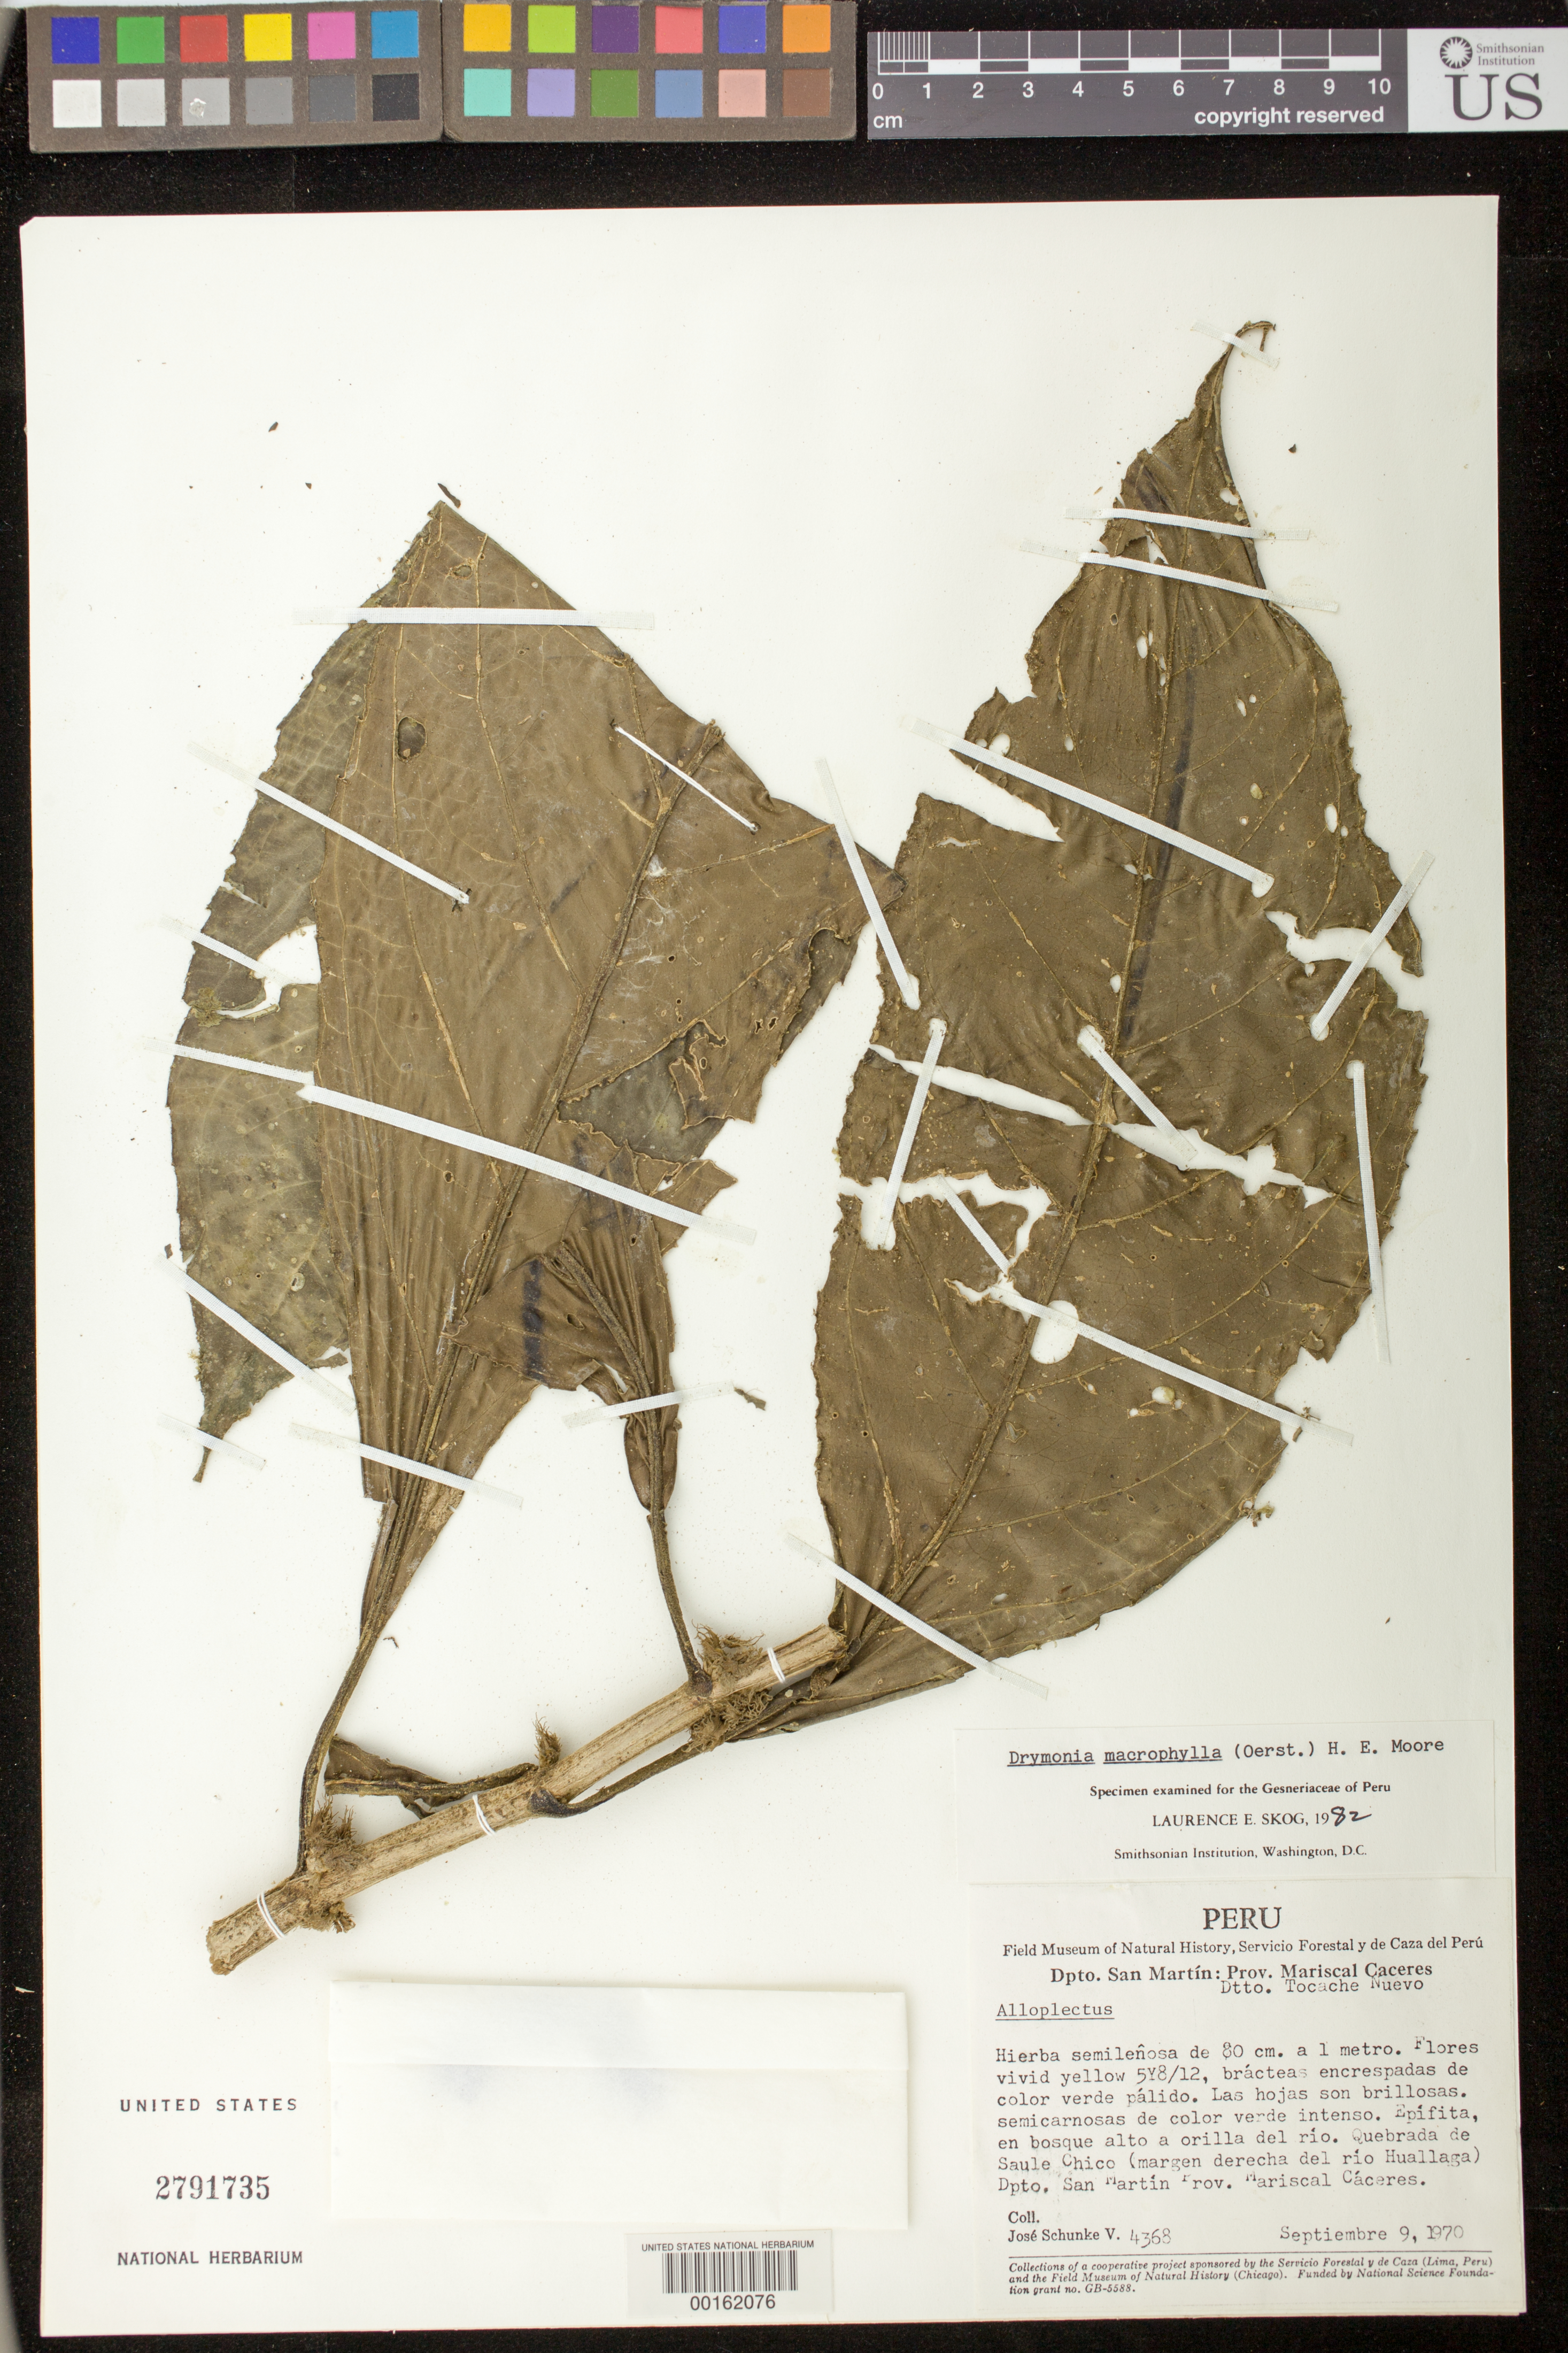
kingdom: Plantae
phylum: Tracheophyta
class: Magnoliopsida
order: Lamiales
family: Gesneriaceae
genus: Drymonia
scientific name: Drymonia macrophylla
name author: (Oerst.) H.E. Moore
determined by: Clark, J. L., (SEL), The Marie Selby Botanical Garden (UNITED STATES)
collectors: J. Schunke Vigo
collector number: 4368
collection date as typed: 09 Sep 1970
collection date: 1970-09-09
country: Peru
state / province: San Martín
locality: Prov. Mariscal Cáceres, Quebrada de Saule Chico (right hand bank of Rio Huallaga)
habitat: In tall forest bordering the river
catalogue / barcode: US 2791735